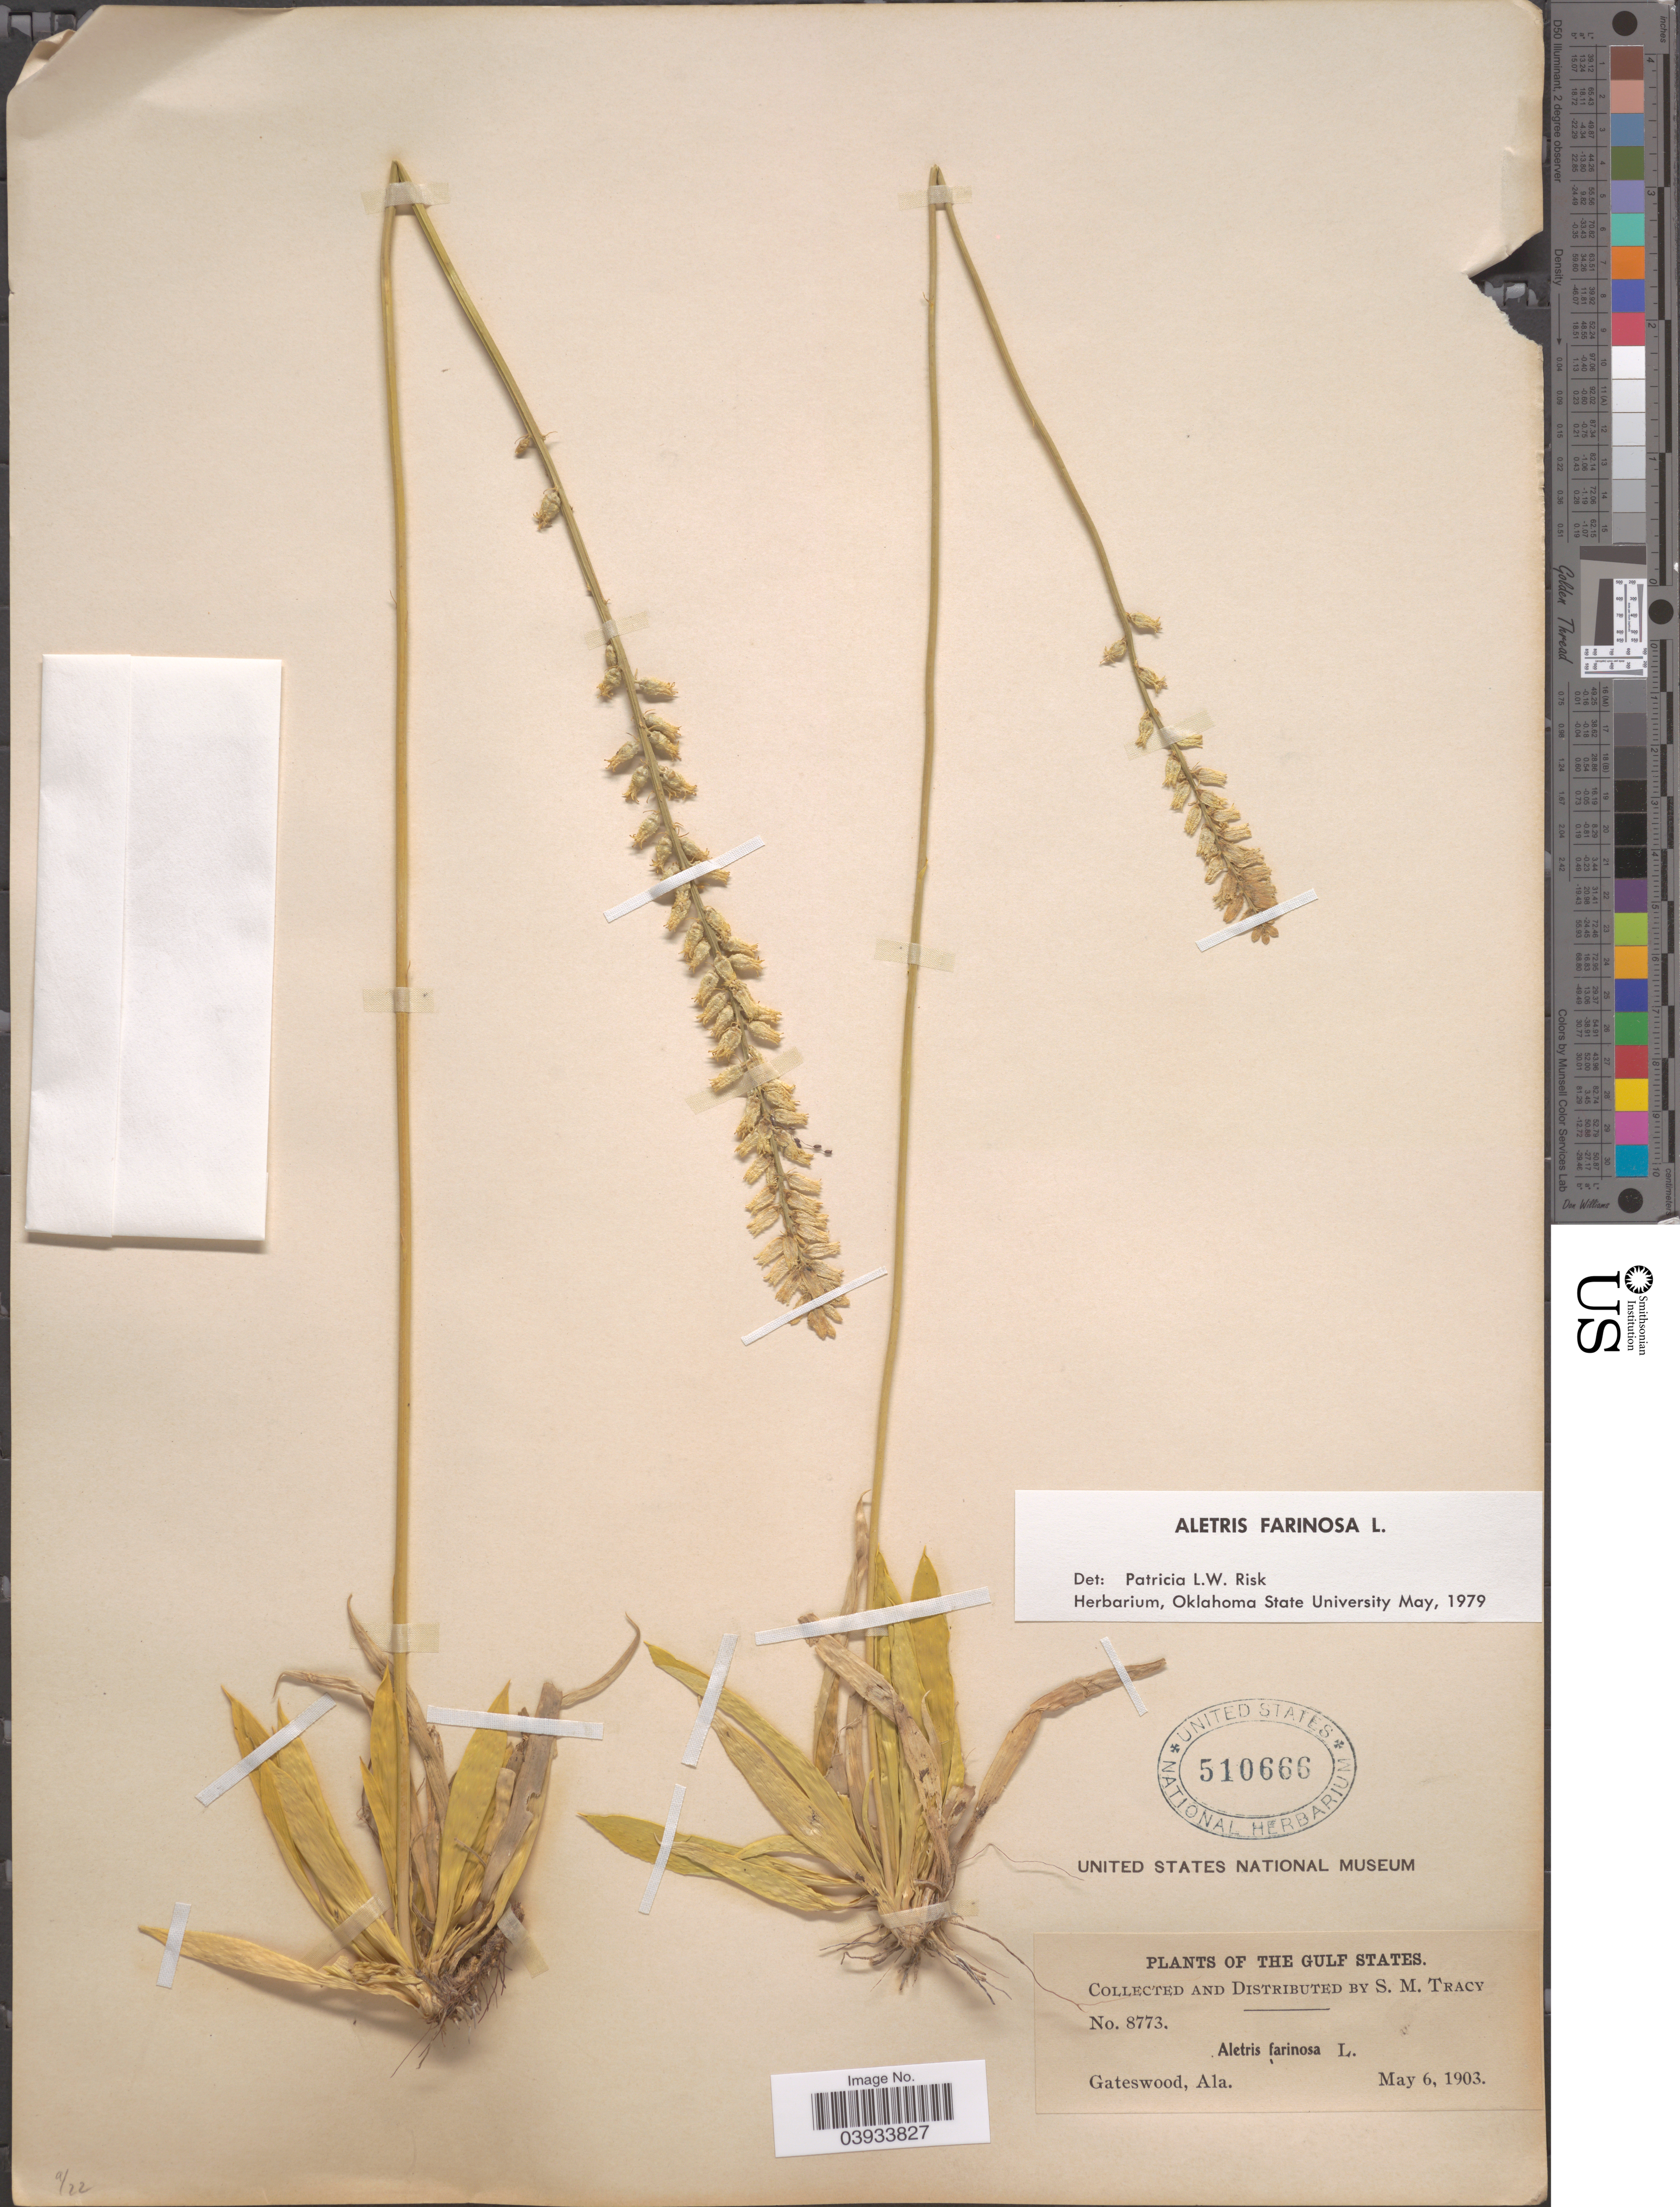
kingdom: Plantae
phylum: Tracheophyta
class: Liliopsida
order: Dioscoreales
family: Nartheciaceae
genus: Aletris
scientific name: Aletris farinosa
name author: L.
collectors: S. M. Tracy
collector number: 8773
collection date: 1903-05-06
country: United States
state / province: Alabama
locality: The Gulf States. Gateswood.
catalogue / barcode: US 510666